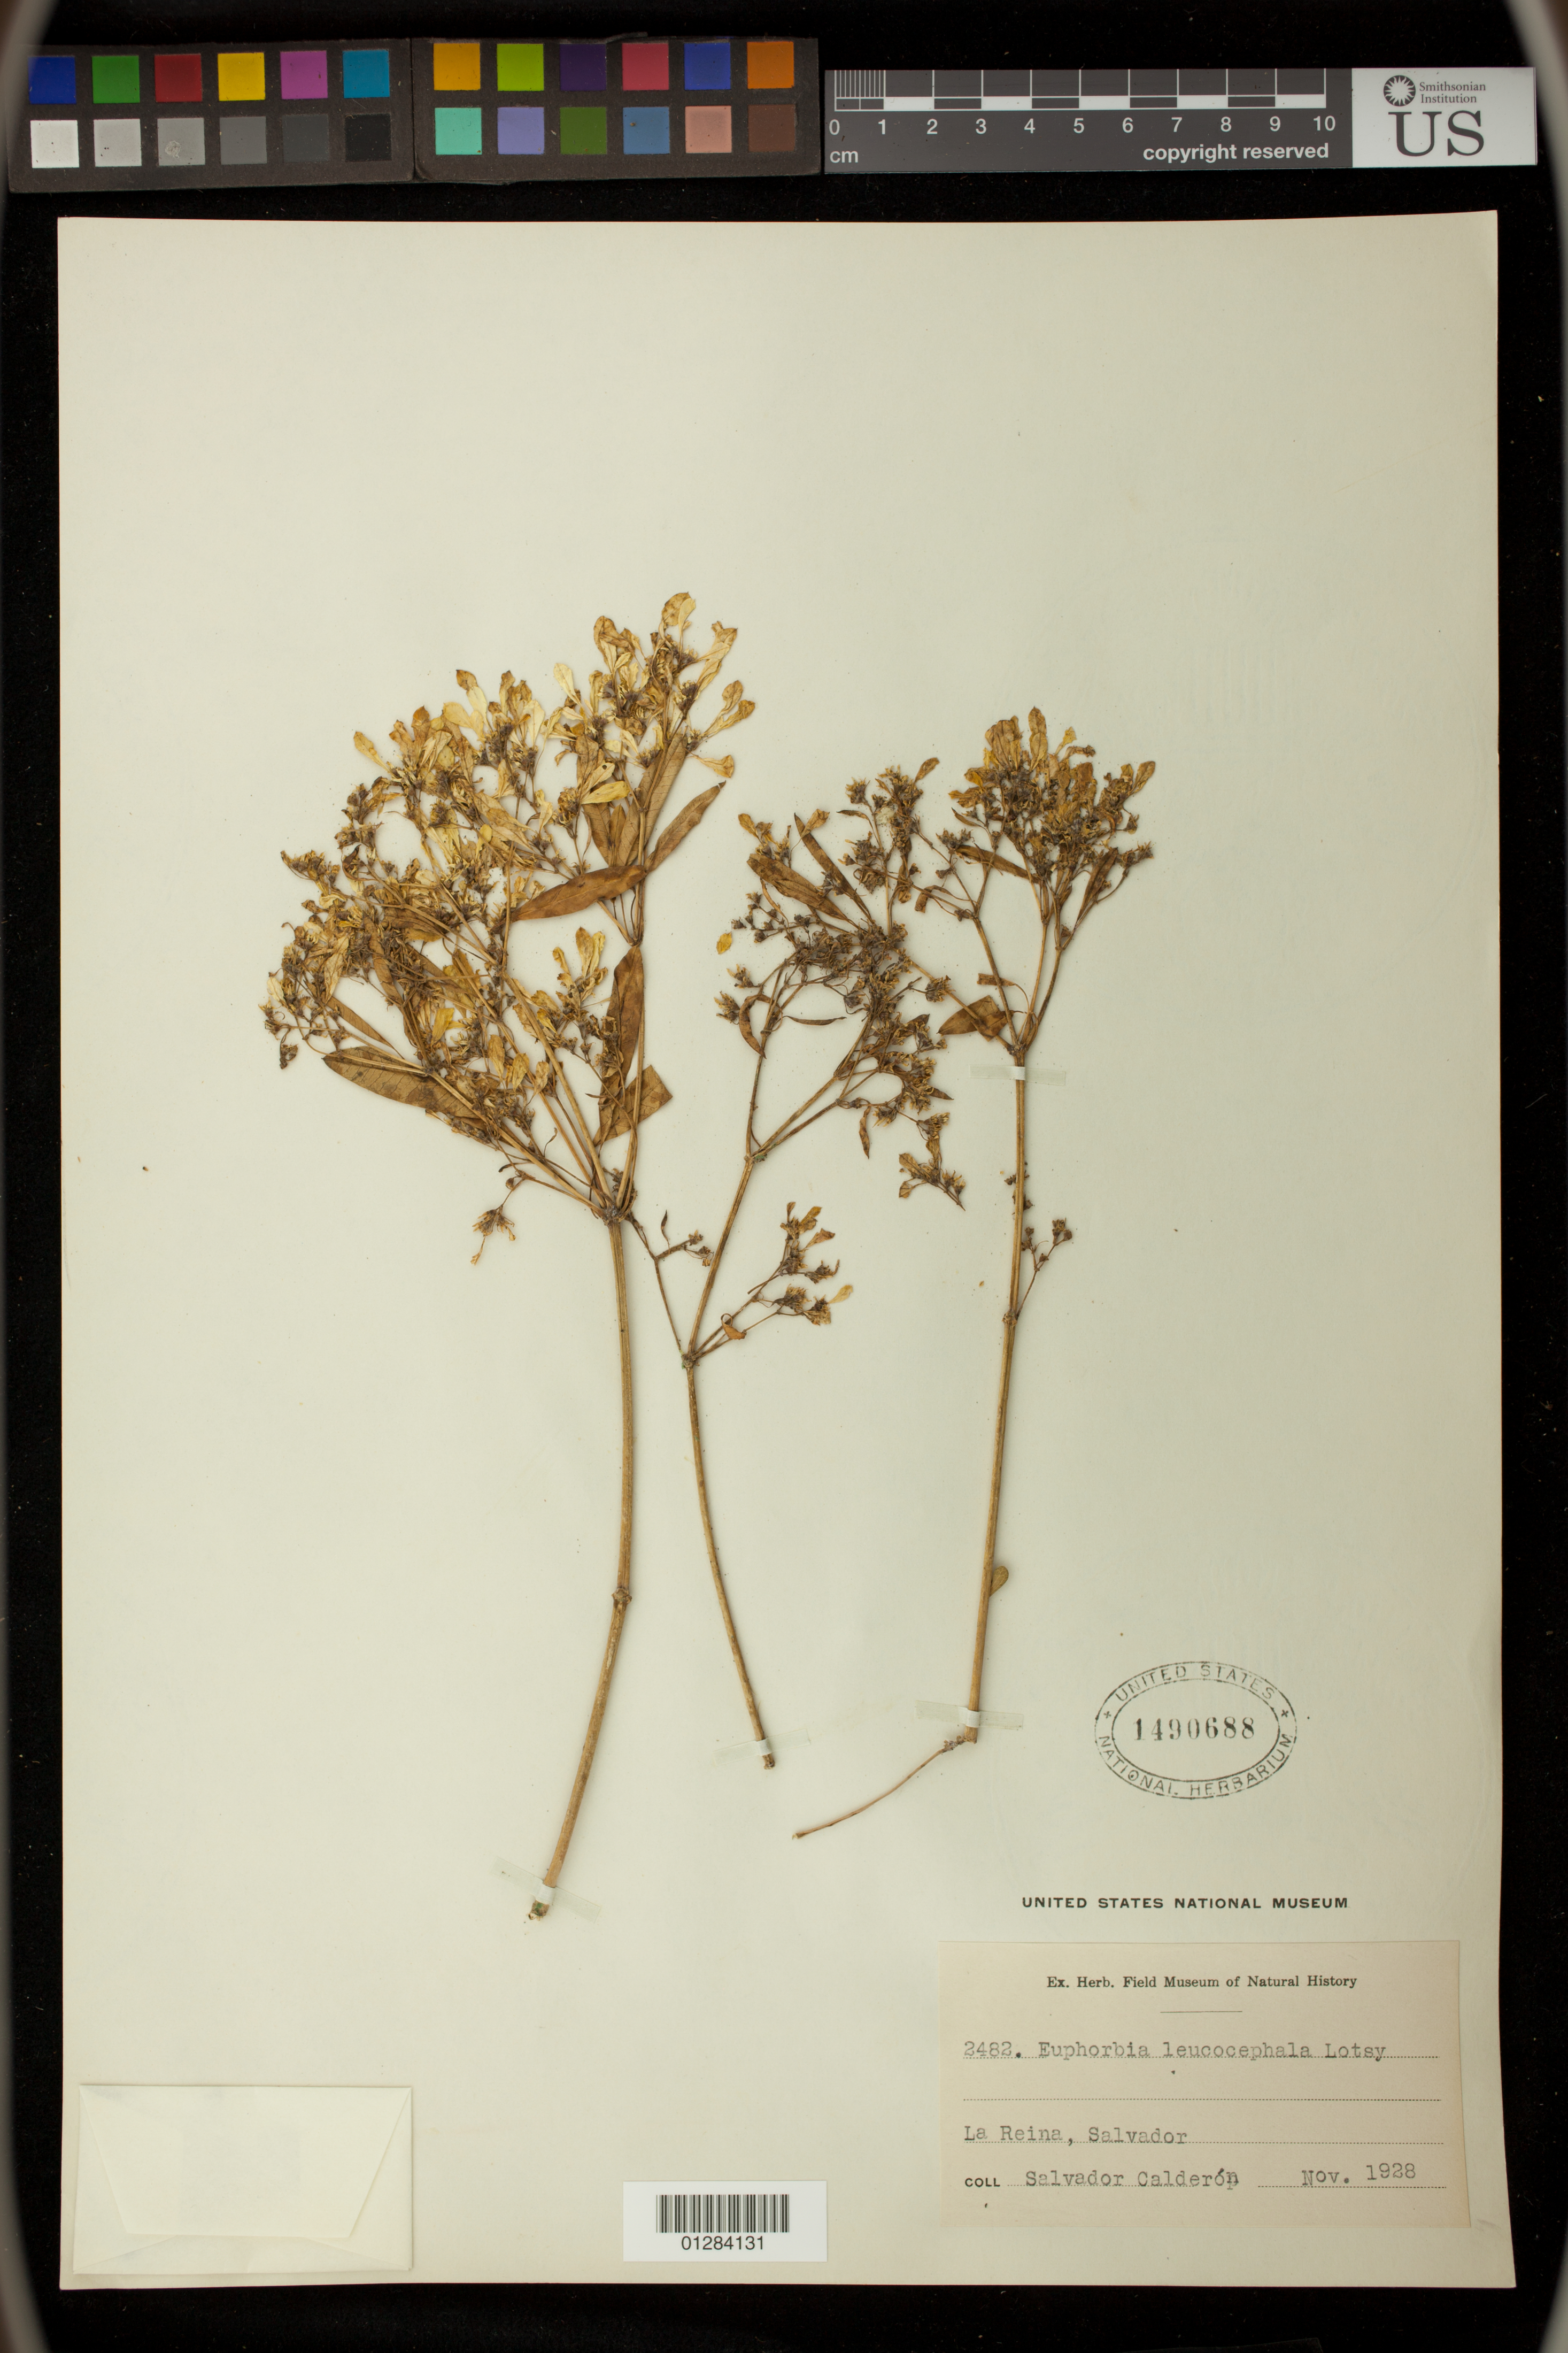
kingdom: Plantae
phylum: Tracheophyta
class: Magnoliopsida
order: Malpighiales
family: Euphorbiaceae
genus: Euphorbia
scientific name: Euphorbia leucocephala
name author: Lotsy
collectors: S. Calderón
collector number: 2482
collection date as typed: Nov 1928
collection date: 1928-11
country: El Salvador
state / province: Chalatenango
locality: La Reina.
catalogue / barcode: US 1490688